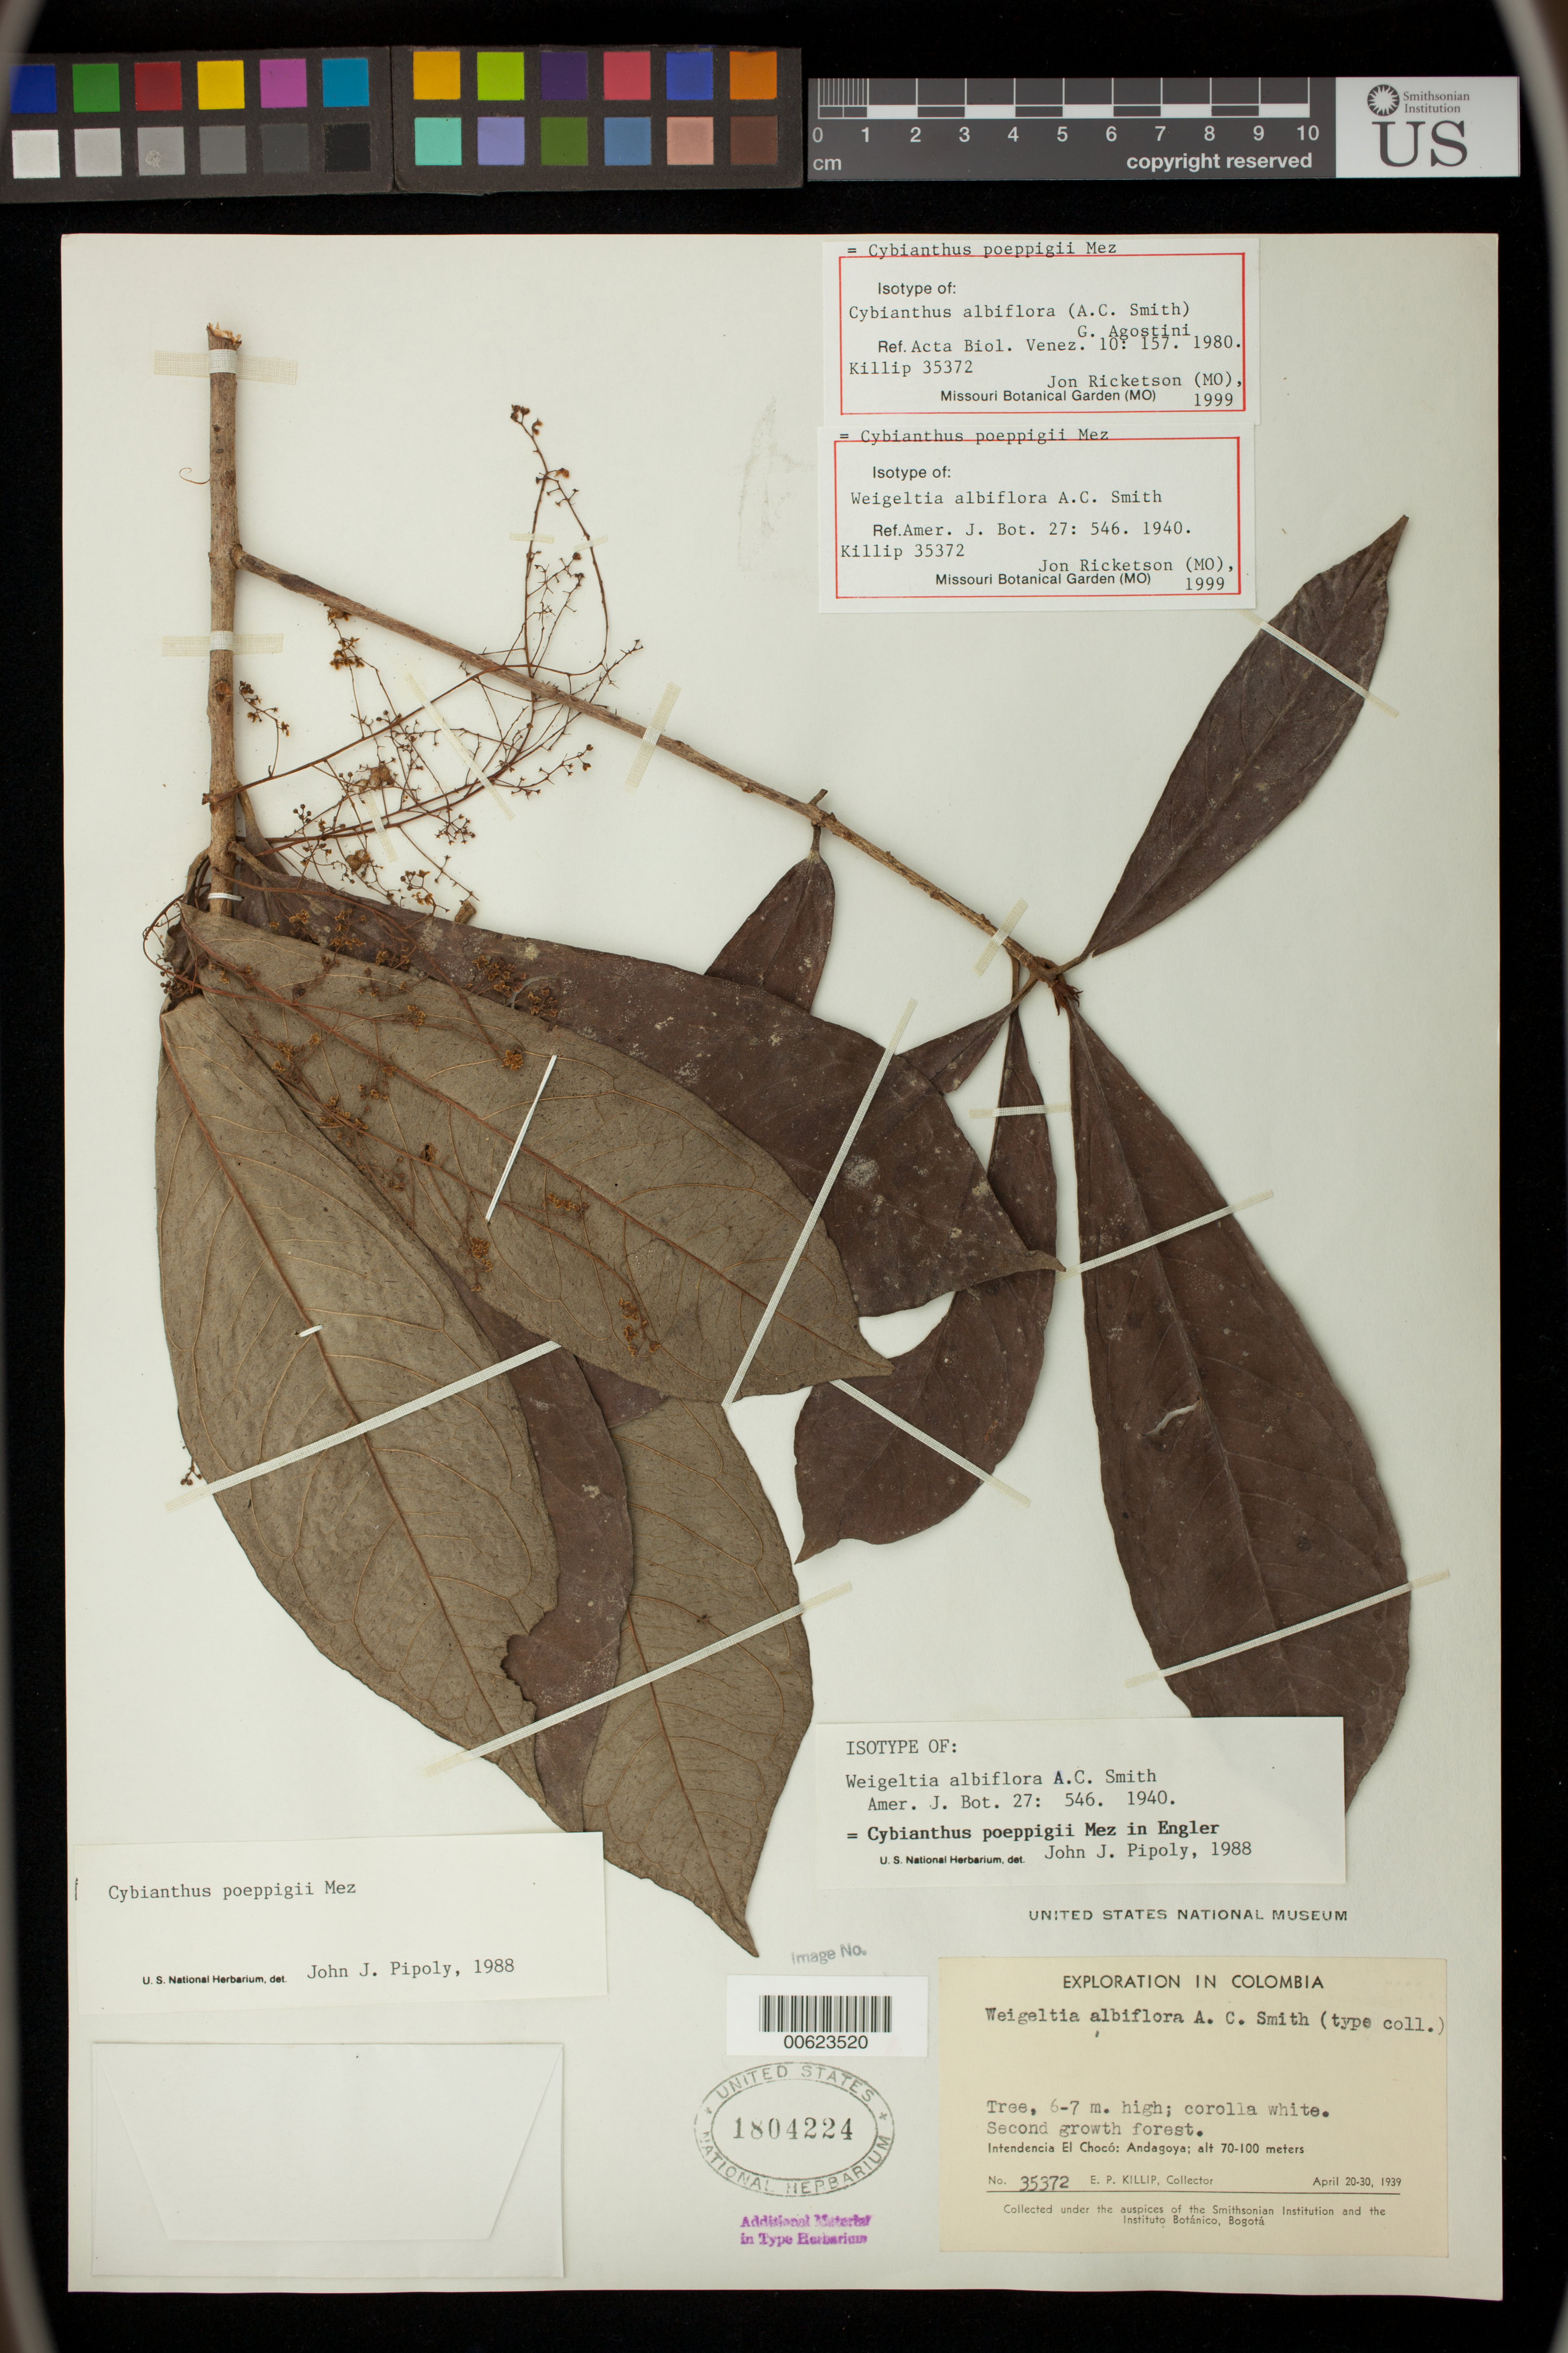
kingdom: Plantae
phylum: Tracheophyta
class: Magnoliopsida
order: Ericales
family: Primulaceae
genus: Weigeltia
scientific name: Weigeltia albiflora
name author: A.C. Sm.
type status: Isotype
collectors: E. P. Killip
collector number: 35372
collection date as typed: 20 Apr 1939 to 30 Apr 1939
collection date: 1939-04-20/1939-04-30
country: Colombia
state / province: Chocó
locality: Andagoya.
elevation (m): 70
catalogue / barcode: US 1804224